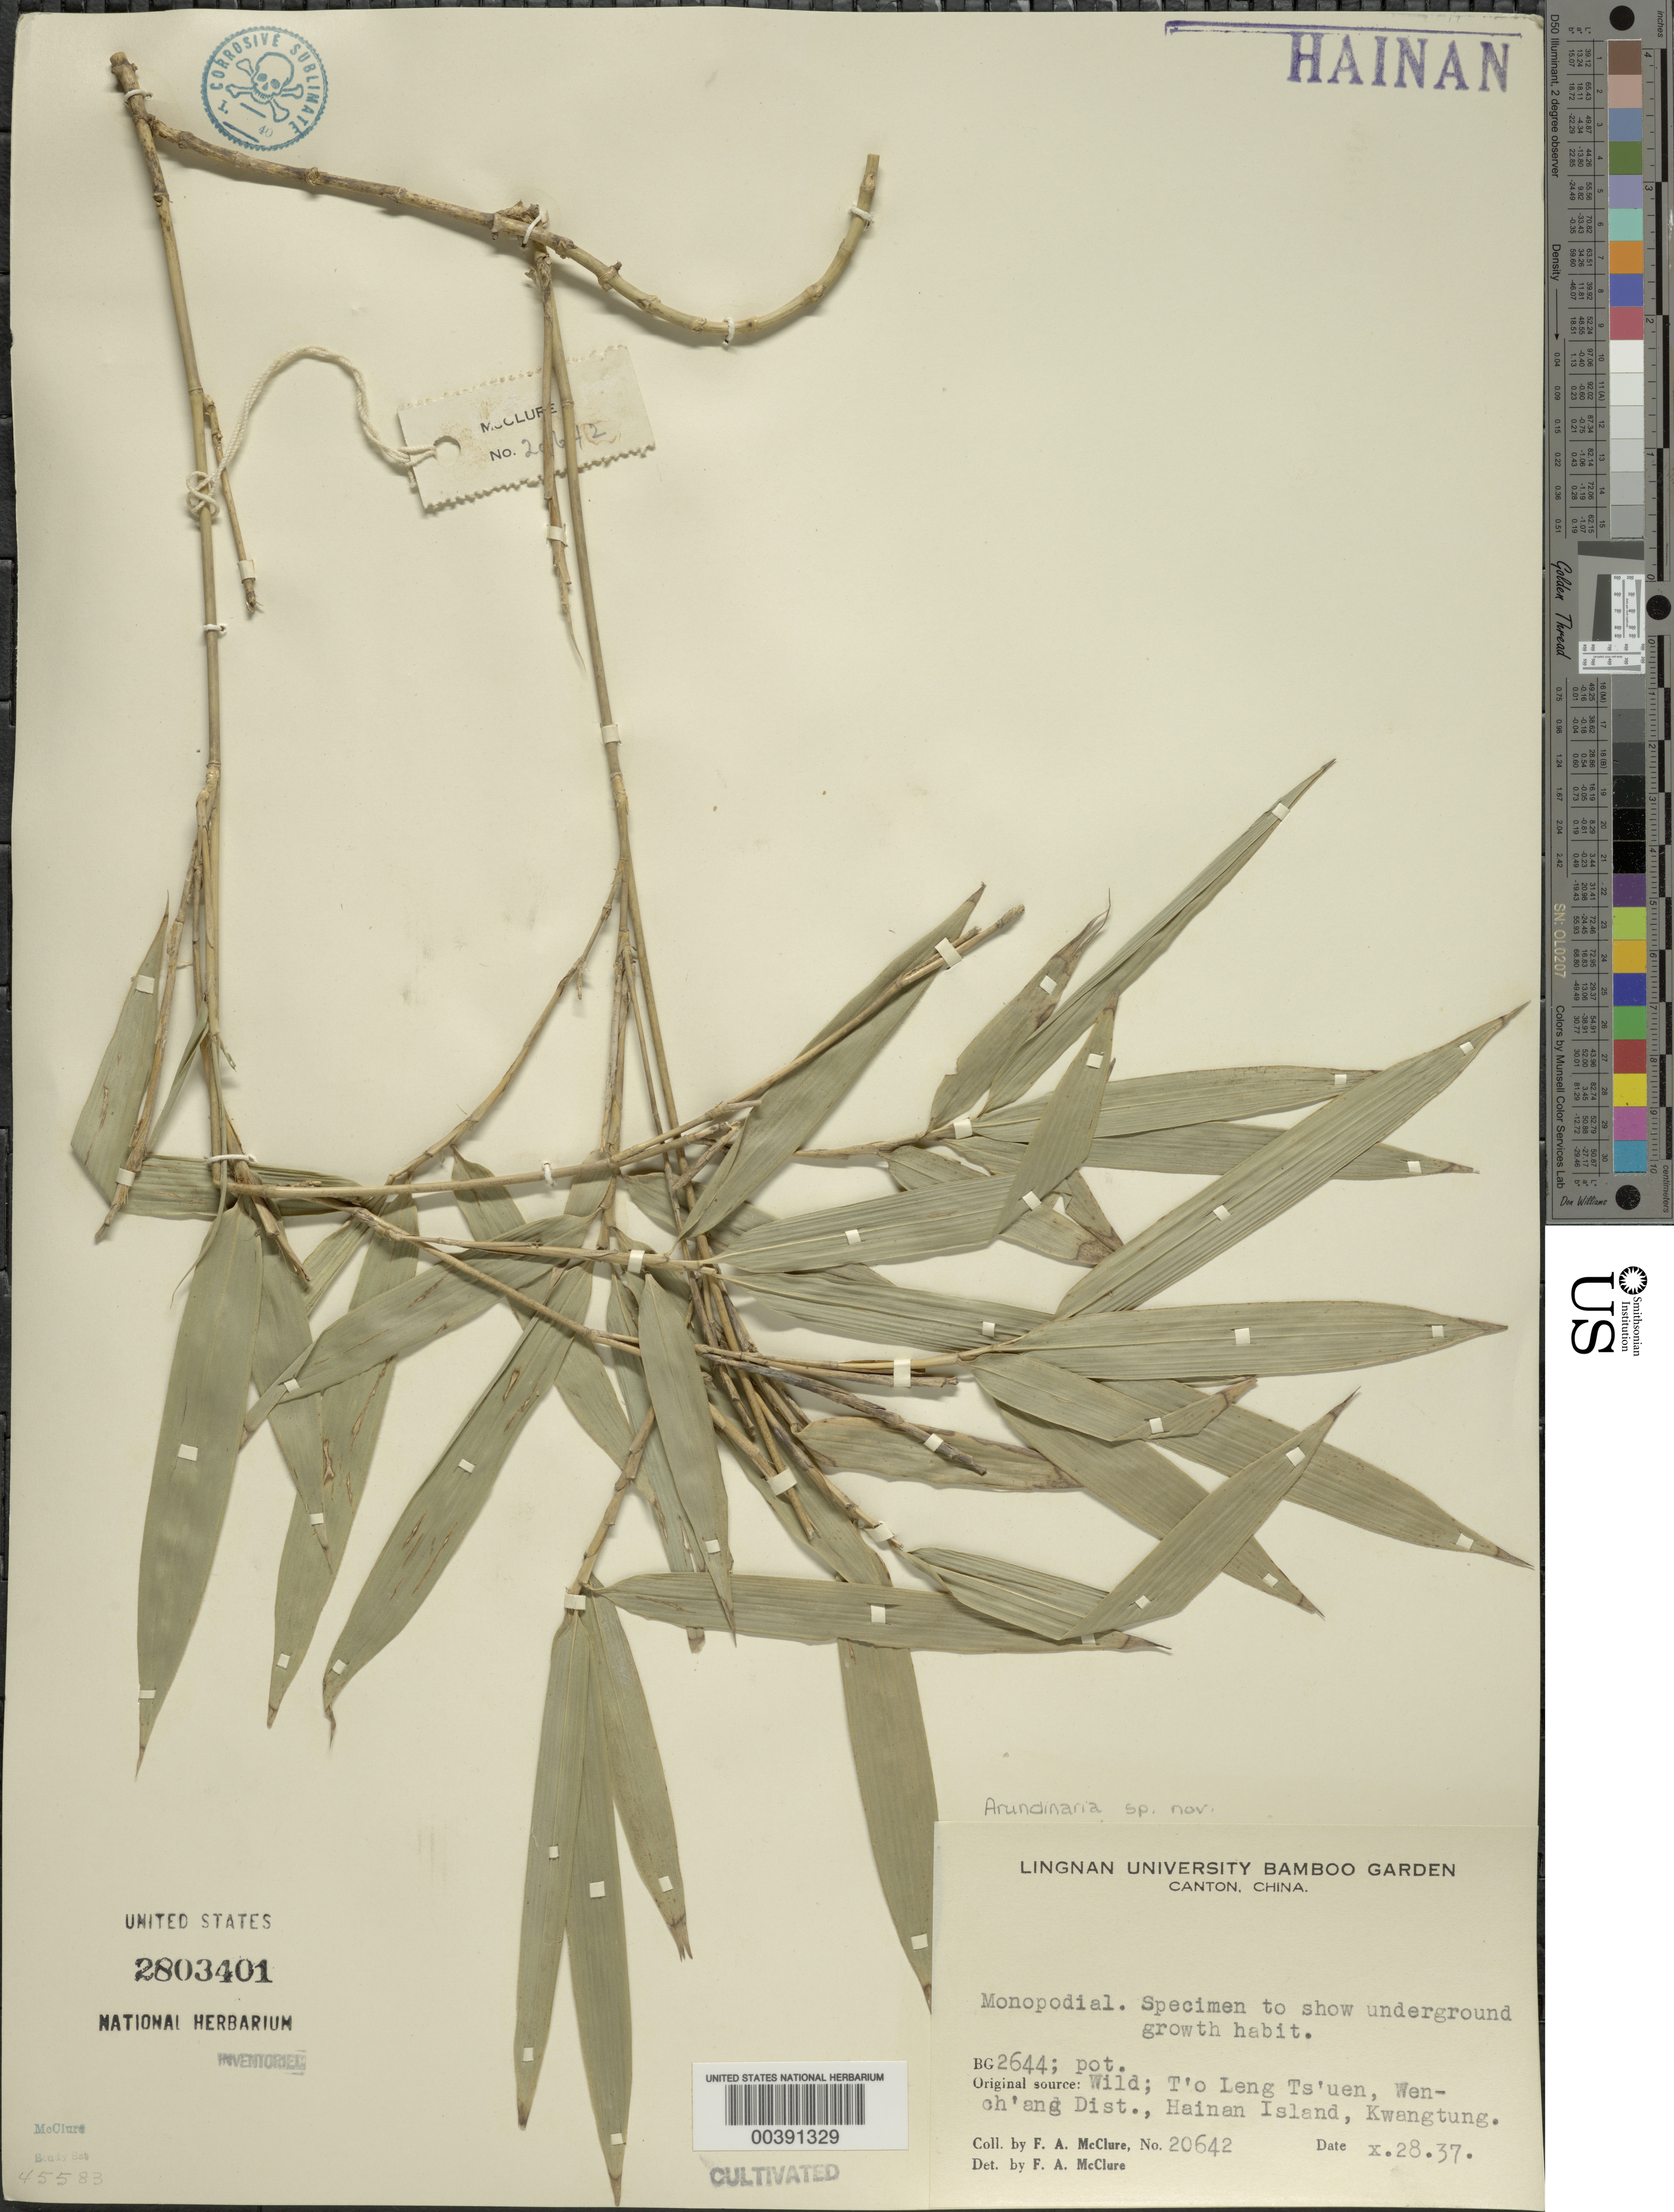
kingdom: Plantae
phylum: Tracheophyta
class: Liliopsida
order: Poales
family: Poaceae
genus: Arundinaria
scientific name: Arundinaria sp.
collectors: F. A. McClure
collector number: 20642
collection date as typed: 28 Oct 1937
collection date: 1937-10-28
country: China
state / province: Guangdong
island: Honam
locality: P'an-yu, lingnan univ. b.g.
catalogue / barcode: US 2803401